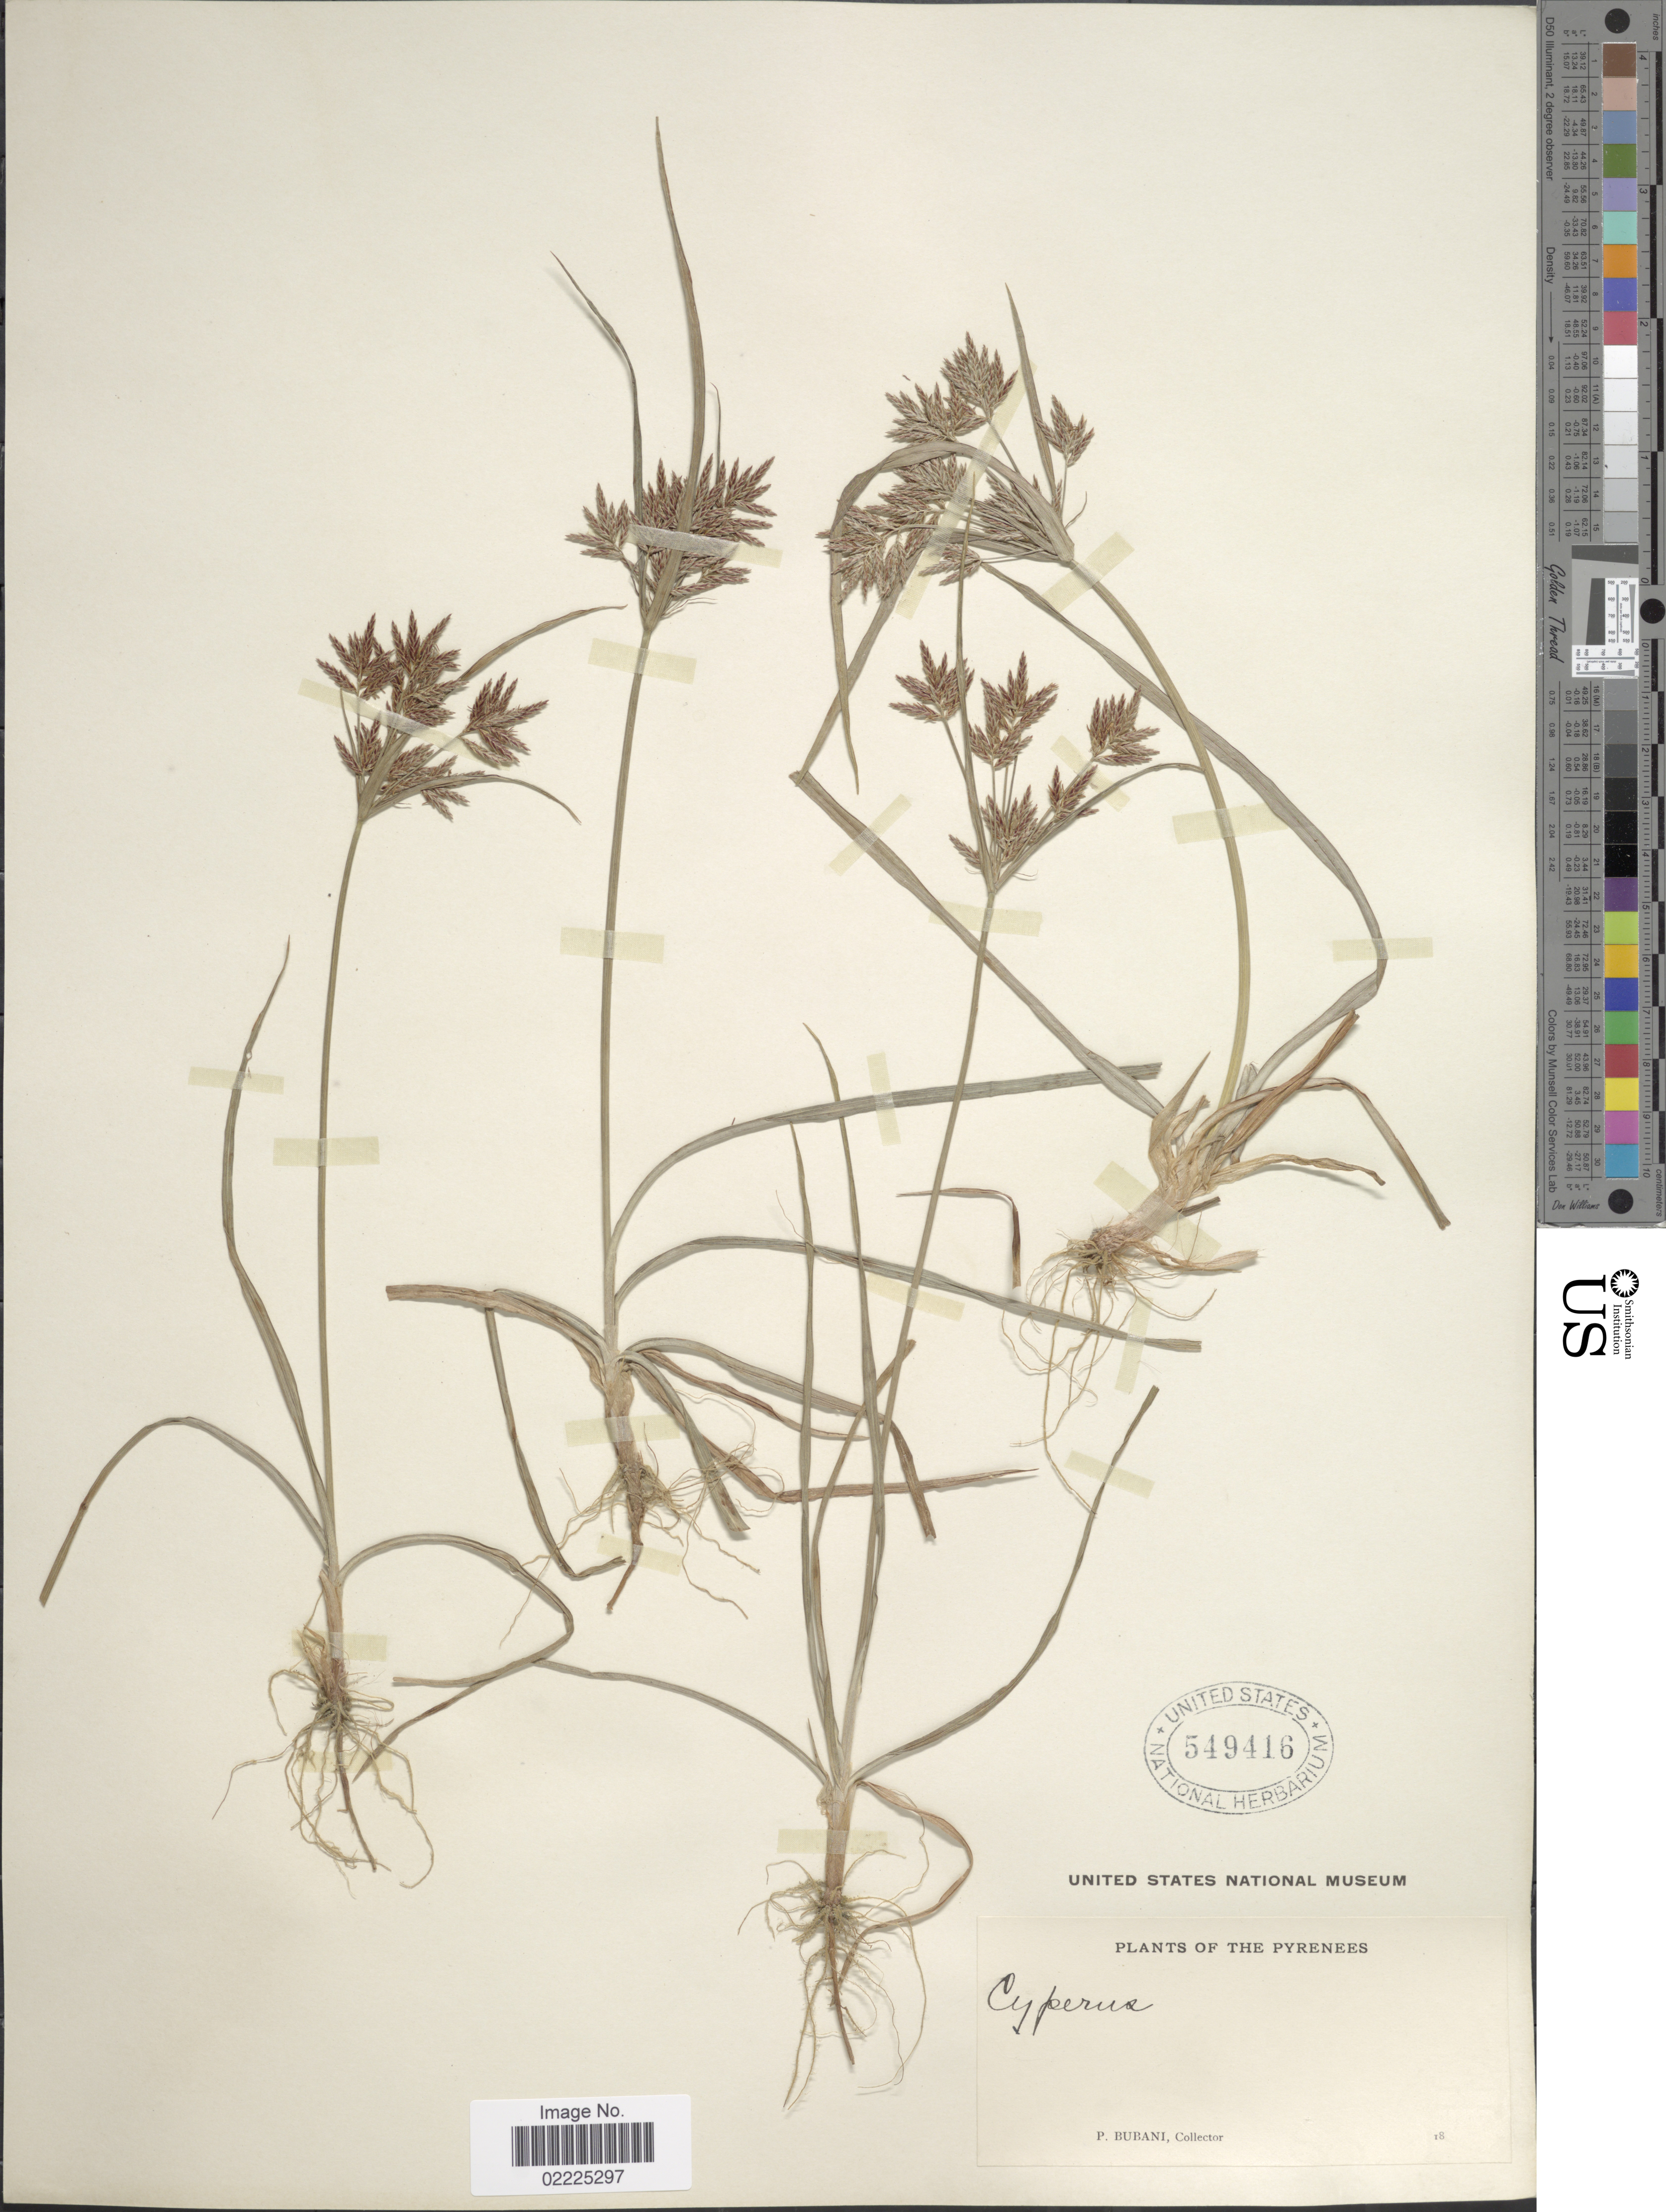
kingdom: Plantae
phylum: Tracheophyta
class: Liliopsida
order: Poales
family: Cyperaceae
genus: Cyperus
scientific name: Cyperus sp.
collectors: P. Bubani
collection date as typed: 18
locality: The Pyrenees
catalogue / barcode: US 549416